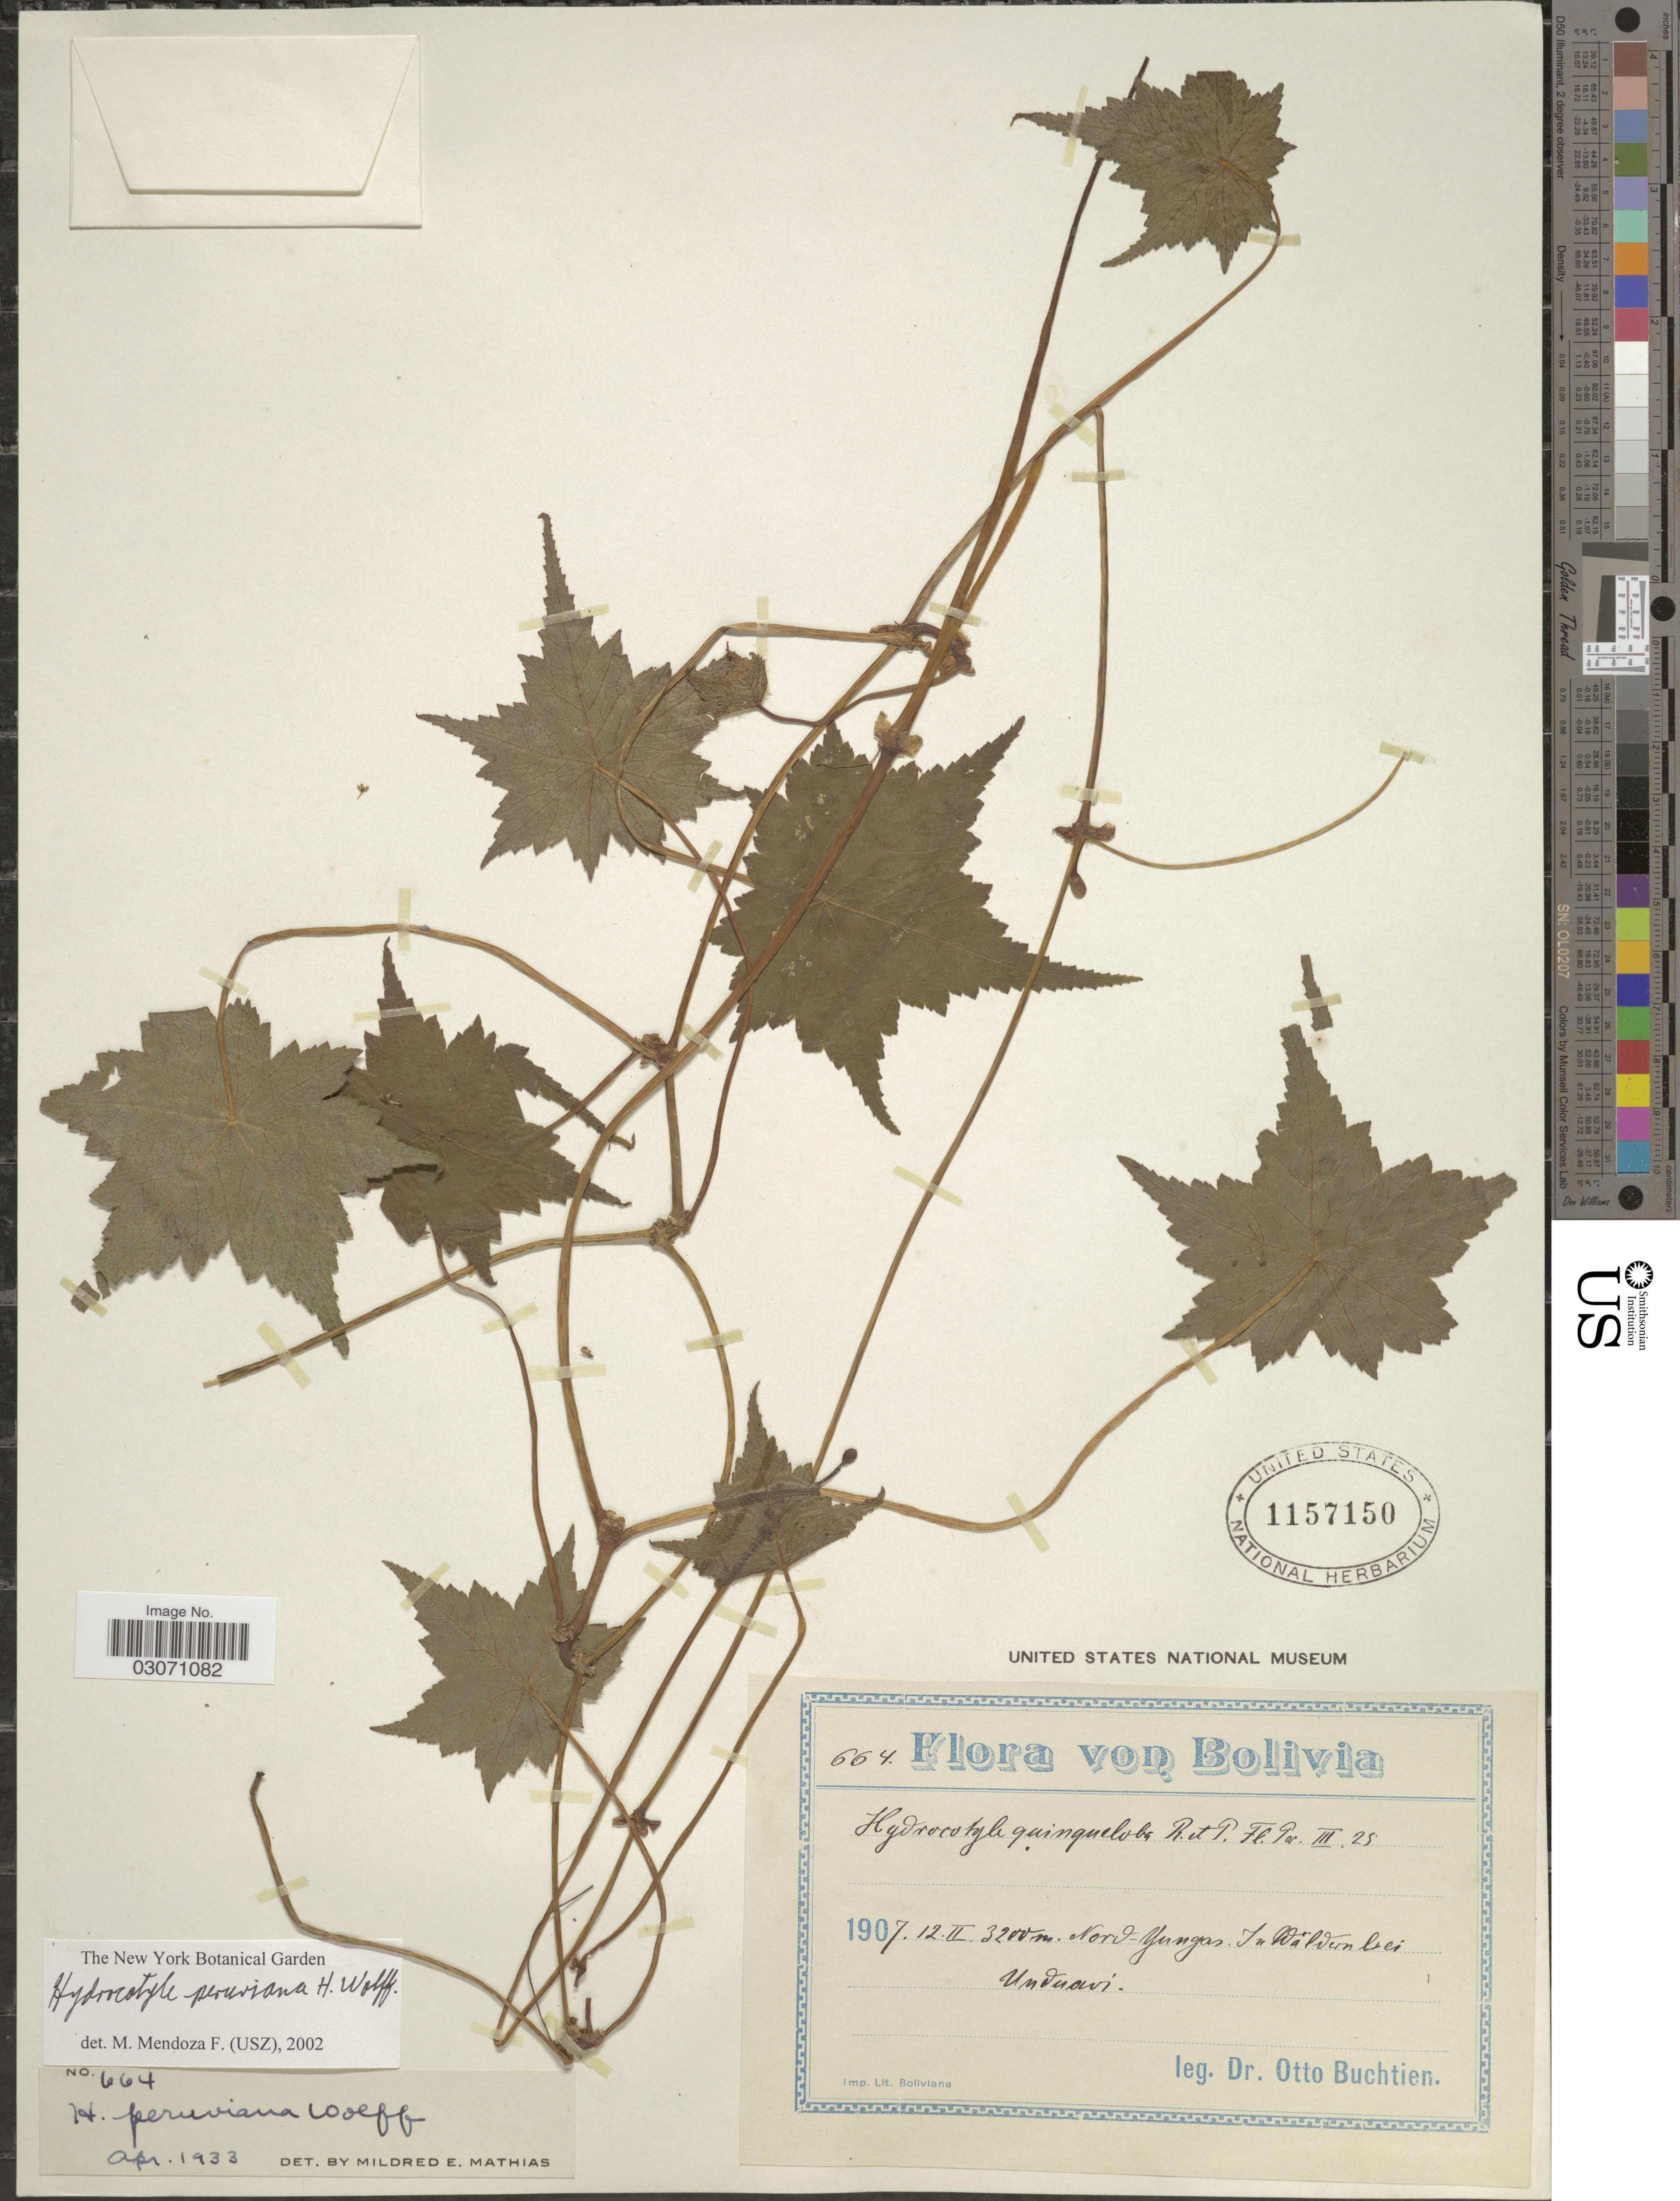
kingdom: Plantae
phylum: Tracheophyta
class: Magnoliopsida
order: Apiales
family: Araliaceae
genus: Hydrocotyle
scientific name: Hydrocotyle peruviana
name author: H. Wolff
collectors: O. Buchtien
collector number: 664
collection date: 1907-02-12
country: Bolivia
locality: Nord-Yungas, In Waldern bei Unduavi.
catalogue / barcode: US 1157150